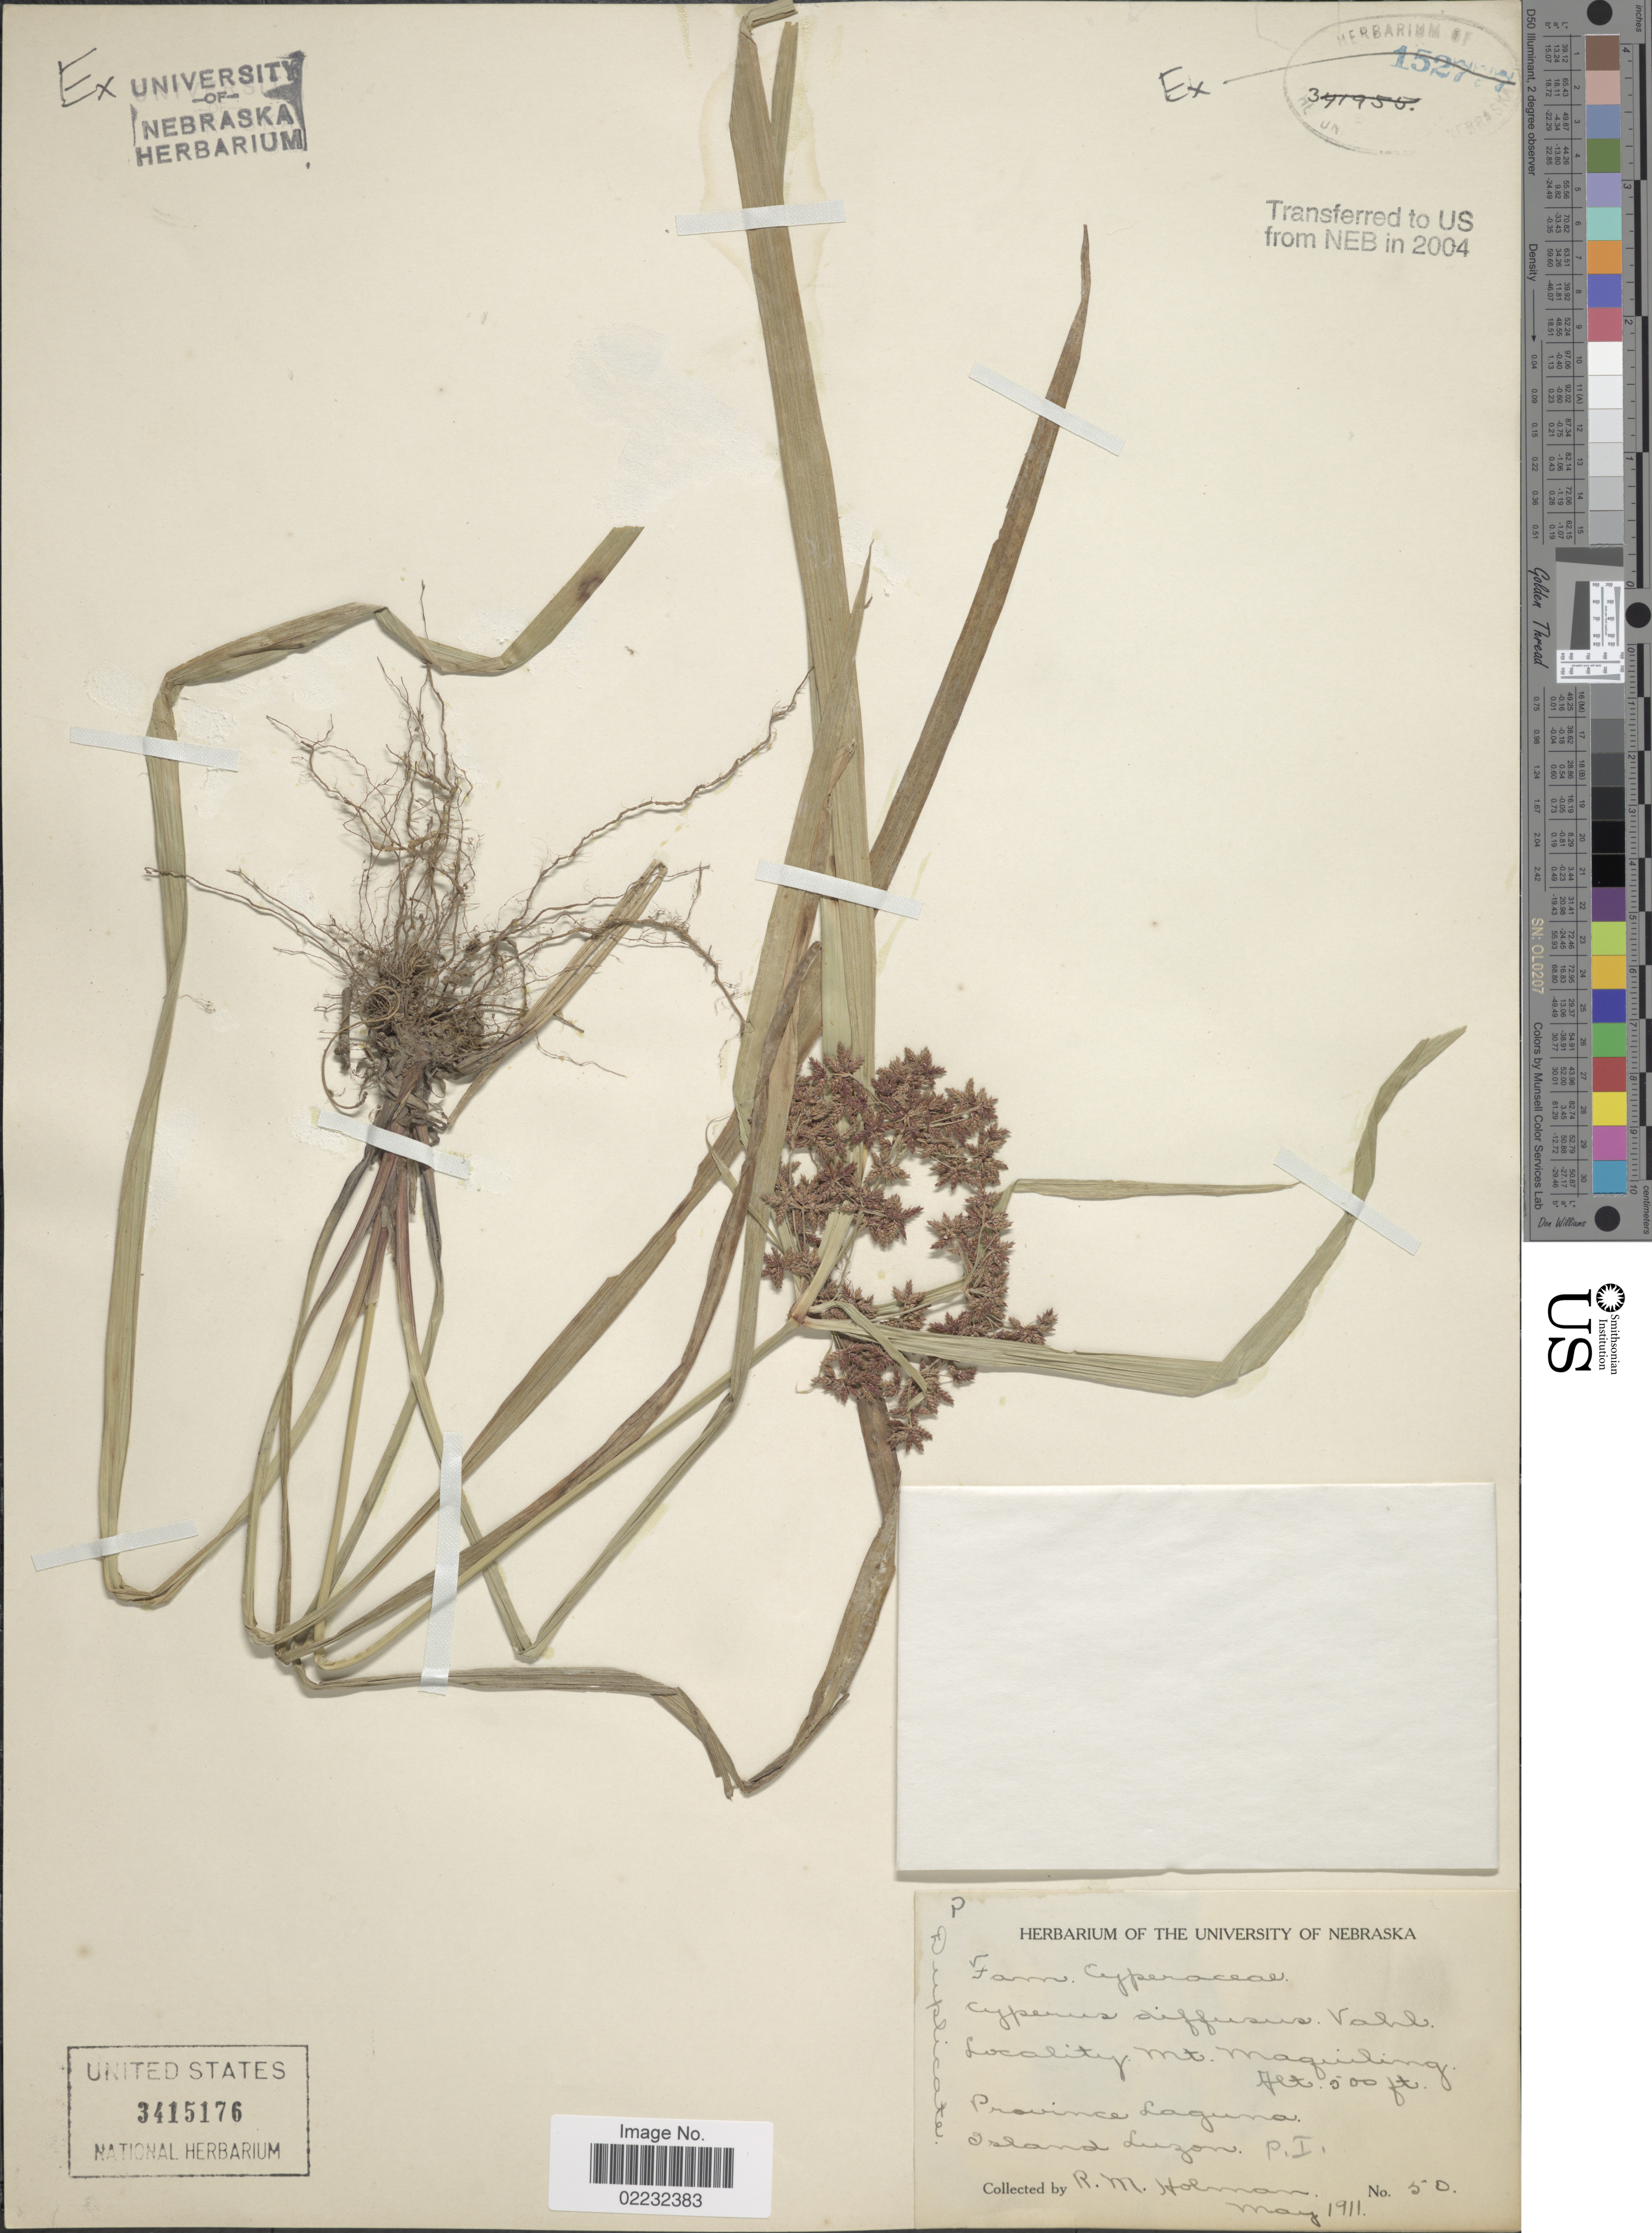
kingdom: Plantae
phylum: Tracheophyta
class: Liliopsida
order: Poales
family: Cyperaceae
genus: Cyperus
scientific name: Cyperus diffusus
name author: Vahl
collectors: R. Holman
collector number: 50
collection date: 1911-05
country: Philippines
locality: Mt. Maquiling, Province Laguna, Island Luzon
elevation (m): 152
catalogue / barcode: US 3415176